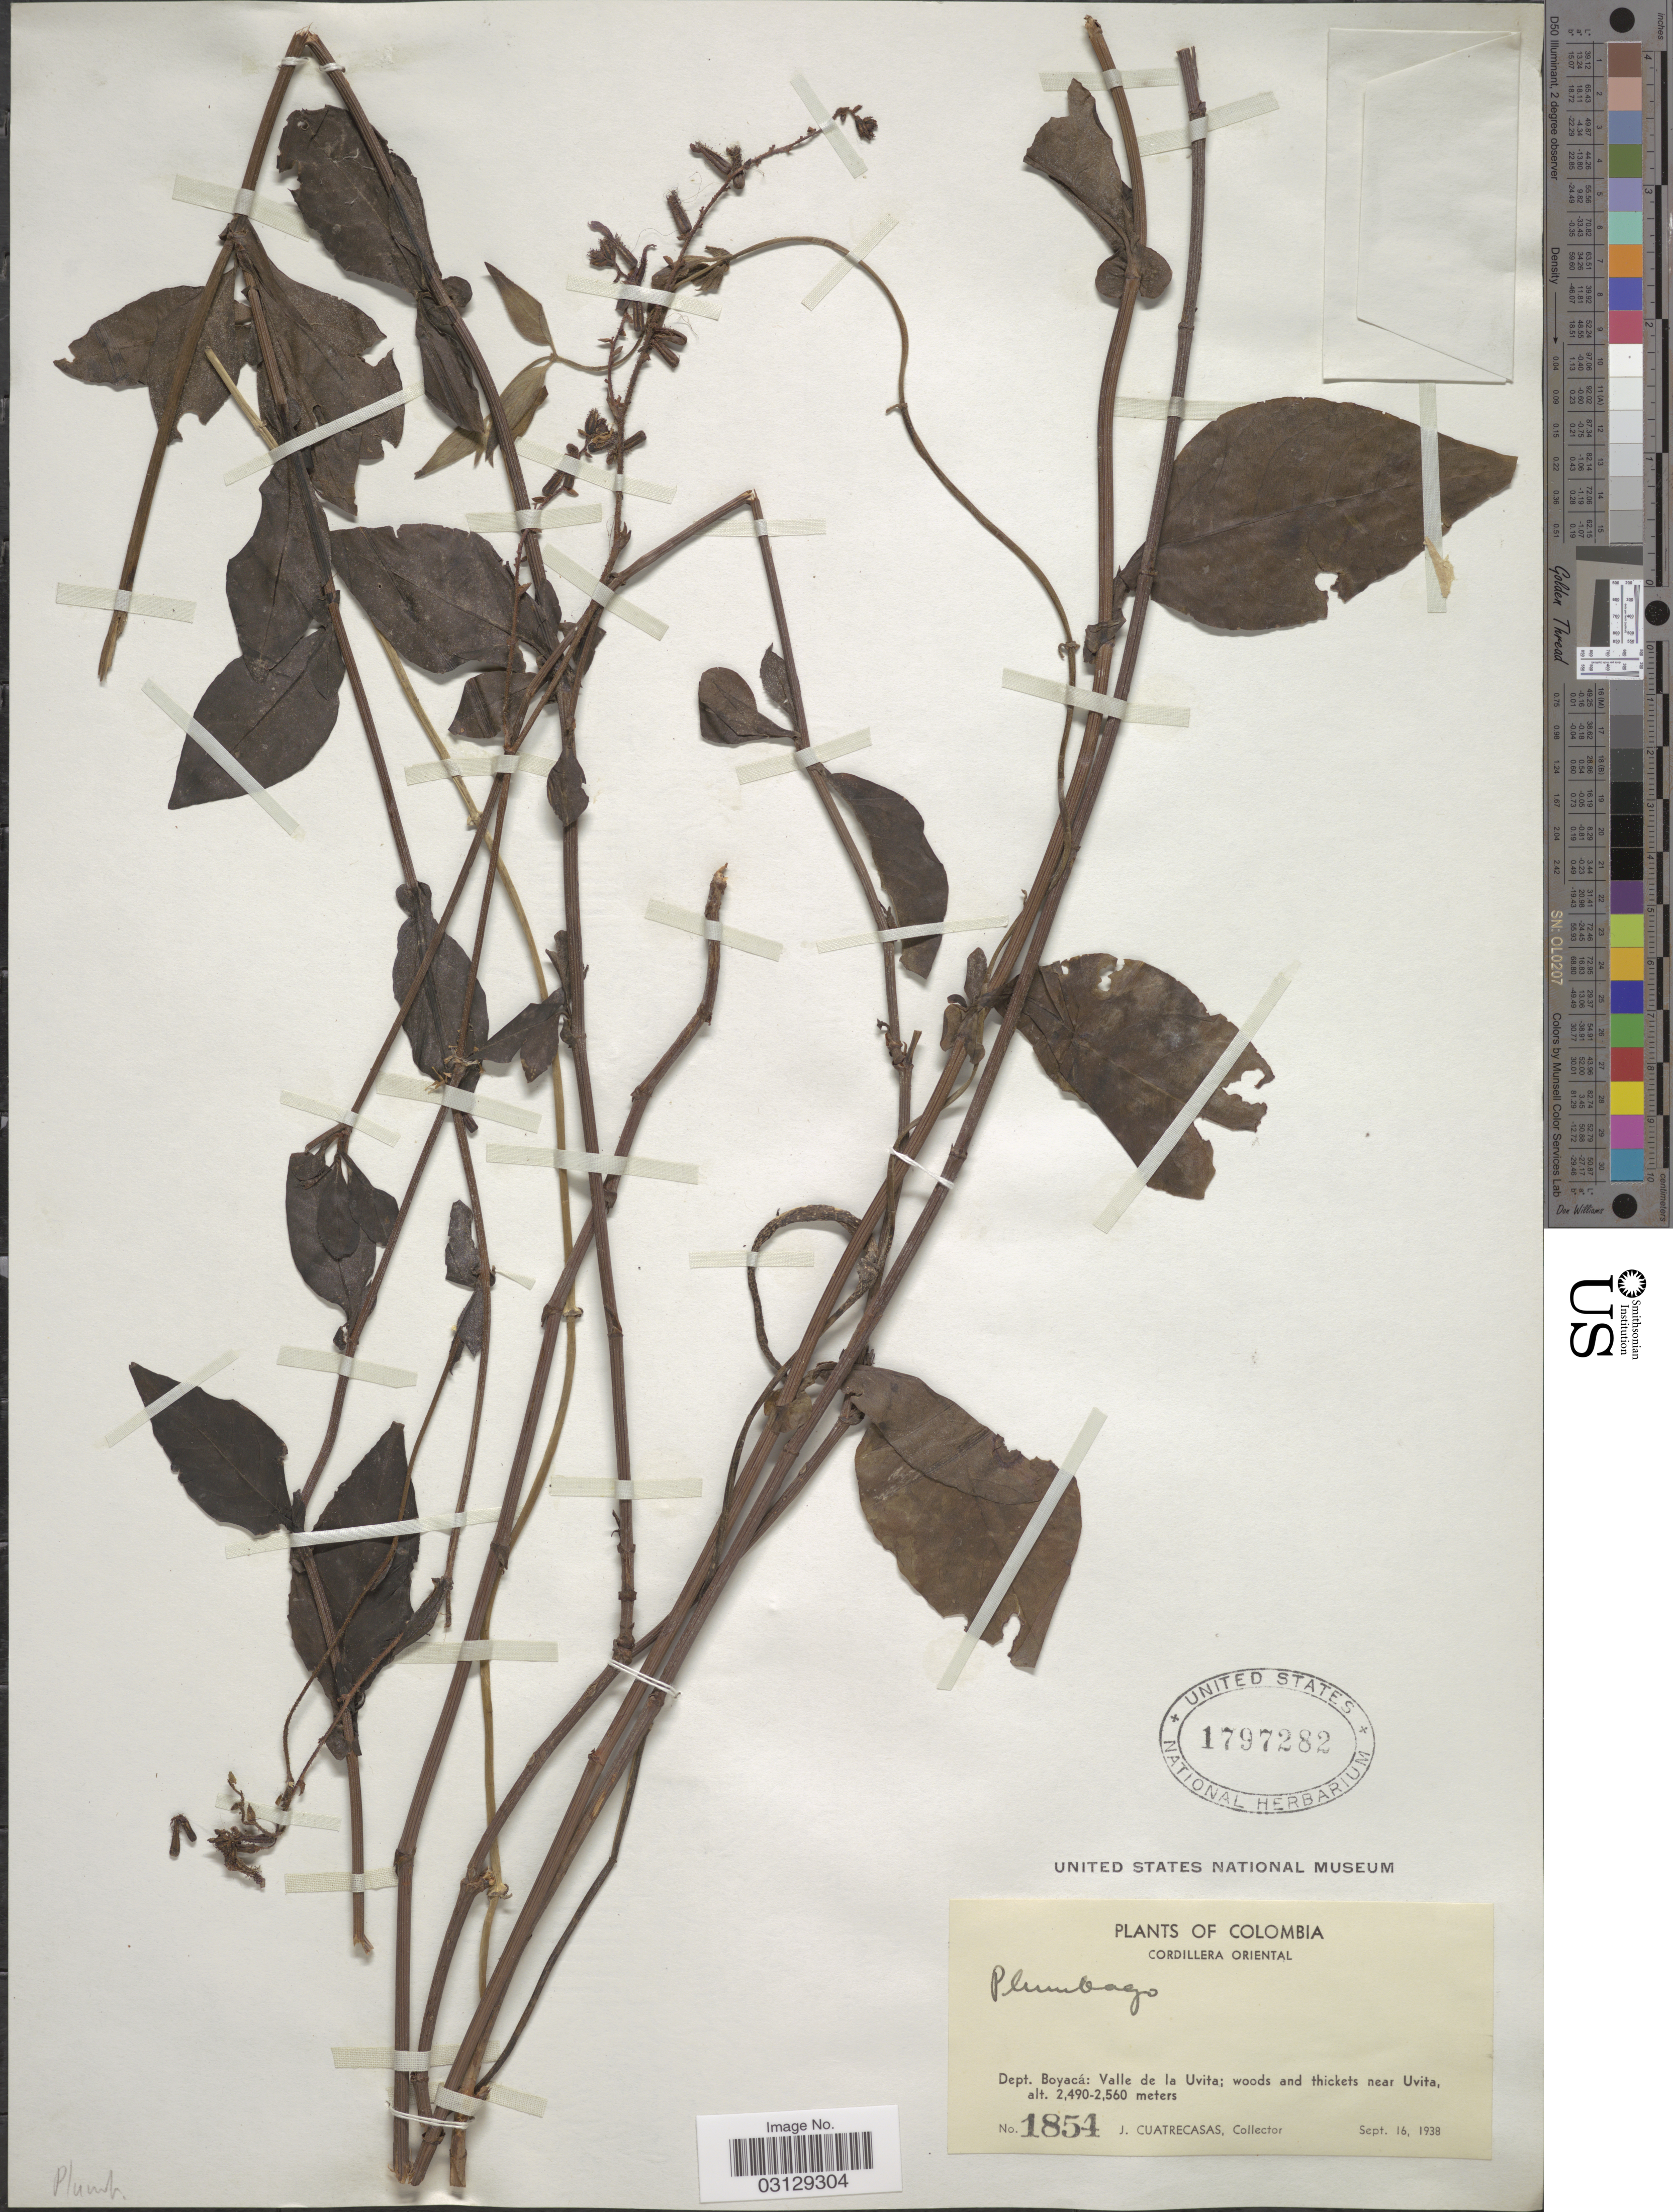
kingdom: Plantae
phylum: Tracheophyta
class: Magnoliopsida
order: Caryophyllales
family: Plumbaginaceae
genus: Plumbago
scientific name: Plumbago sp.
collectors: J. Cuatrecasas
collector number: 1854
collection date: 1938-09-16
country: Colombia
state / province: Boyacá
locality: Cordillera Oriental. Dept. Boyacá: Valle de la Uvita; woods and thickets near Uvita.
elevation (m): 2490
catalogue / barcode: US 1797282